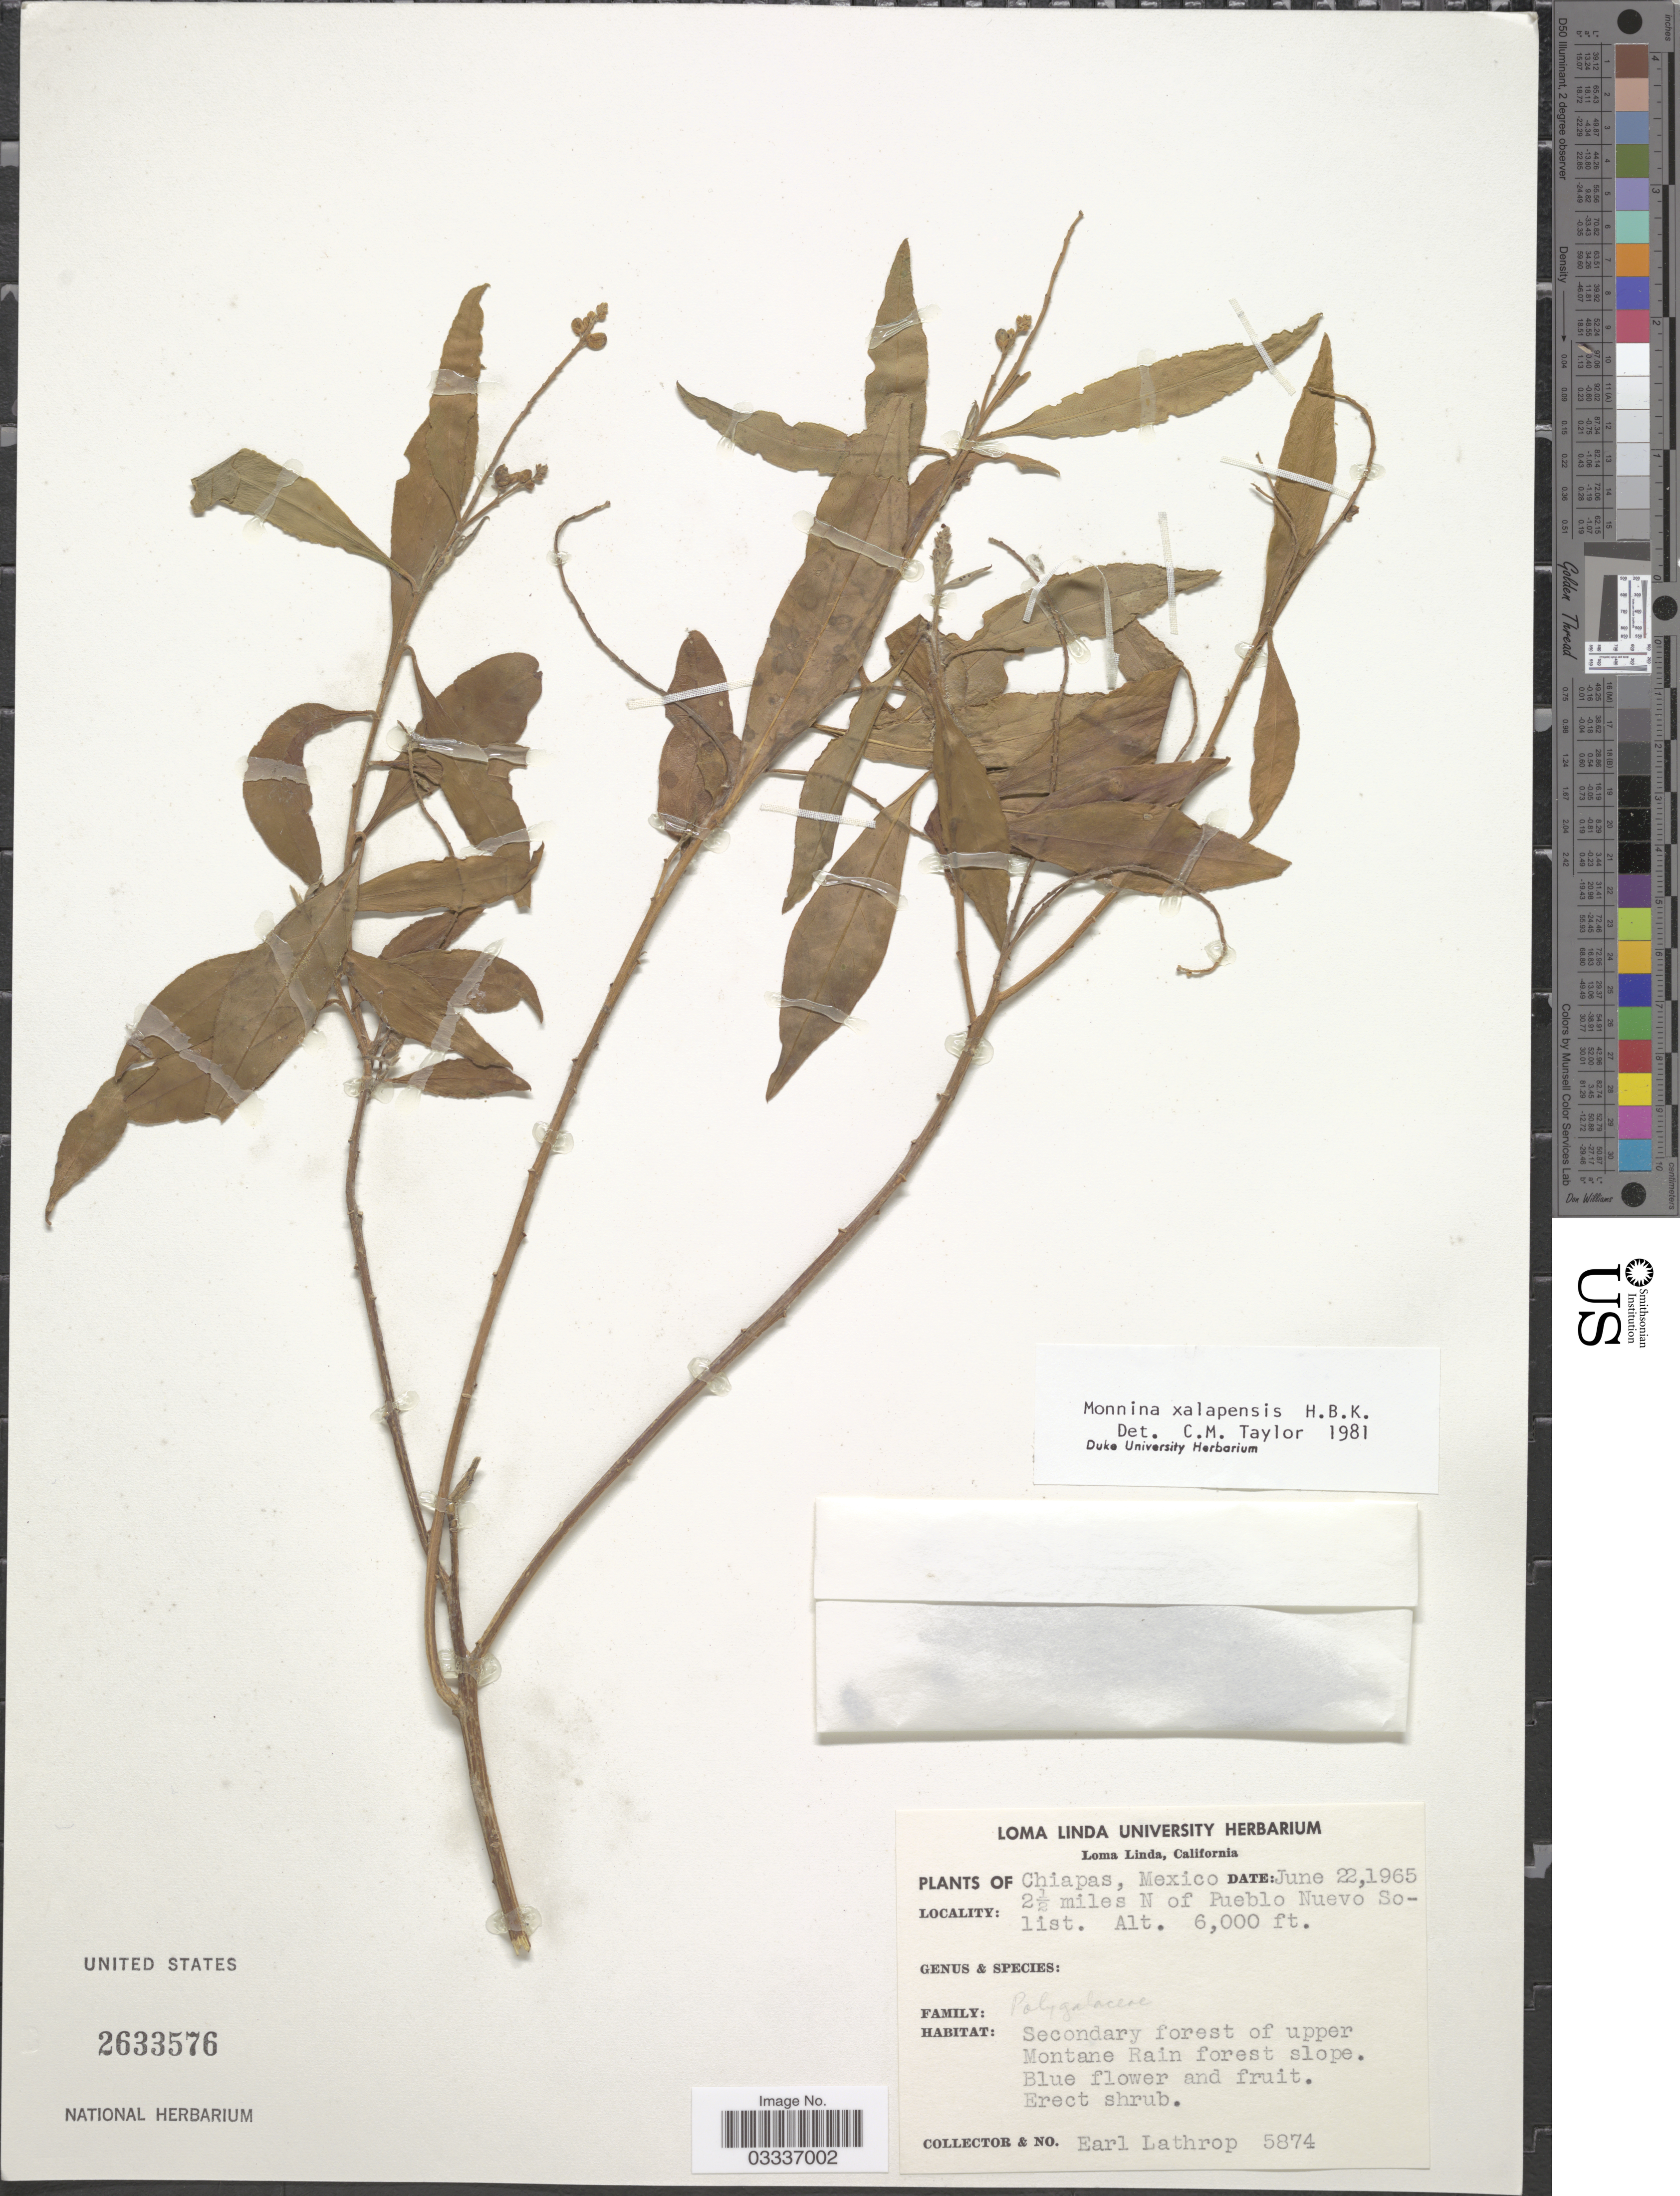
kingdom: Plantae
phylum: Tracheophyta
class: Magnoliopsida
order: Fabales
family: Polygalaceae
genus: Monnina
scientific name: Monnina xalapensis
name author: Kunth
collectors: E. W. Lathrop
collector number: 5874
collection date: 1965-06-22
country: Mexico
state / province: Chiapas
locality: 2½ miles N of Pueblo Nuevo Solist.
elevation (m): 1829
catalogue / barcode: US 2633576